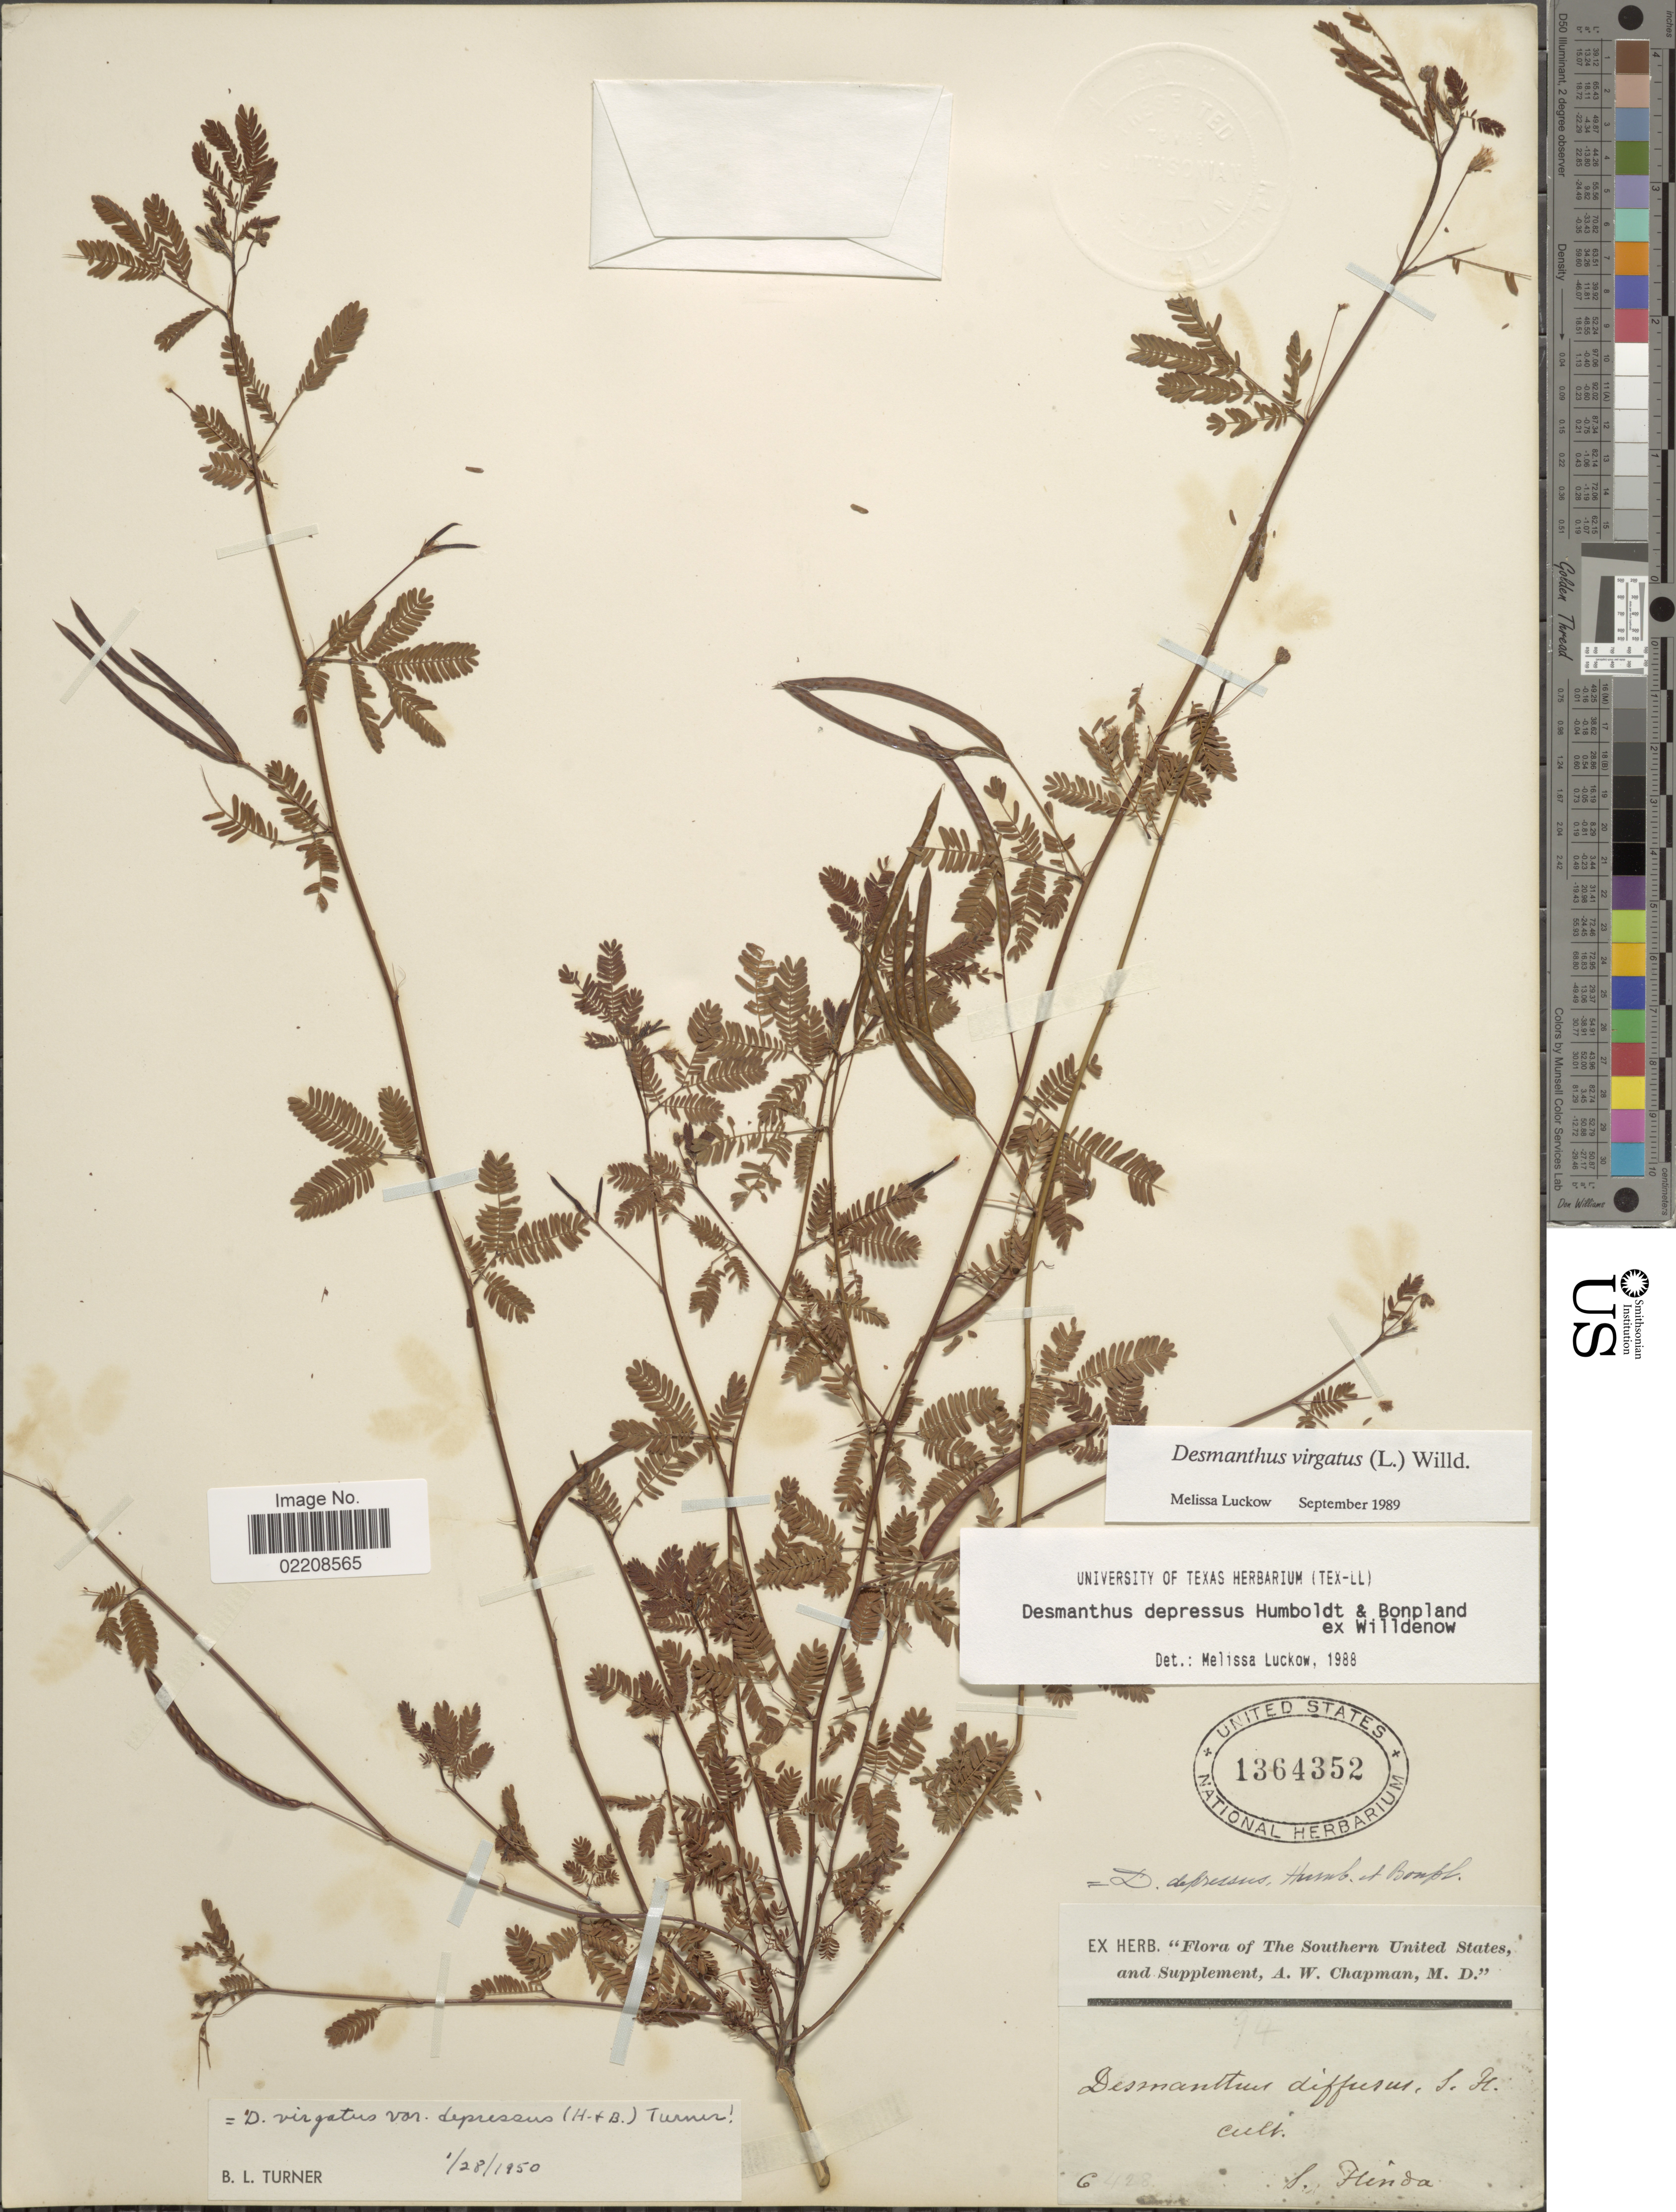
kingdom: Plantae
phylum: Tracheophyta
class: Magnoliopsida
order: Fabales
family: Fabaceae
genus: Desmanthus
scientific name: Desmanthus virgatus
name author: (L.) Willd.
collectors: A. W. Chapman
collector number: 6428*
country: United States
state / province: Florida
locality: Southern United States, and Supplement. Cult, S. Florida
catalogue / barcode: US 1364352